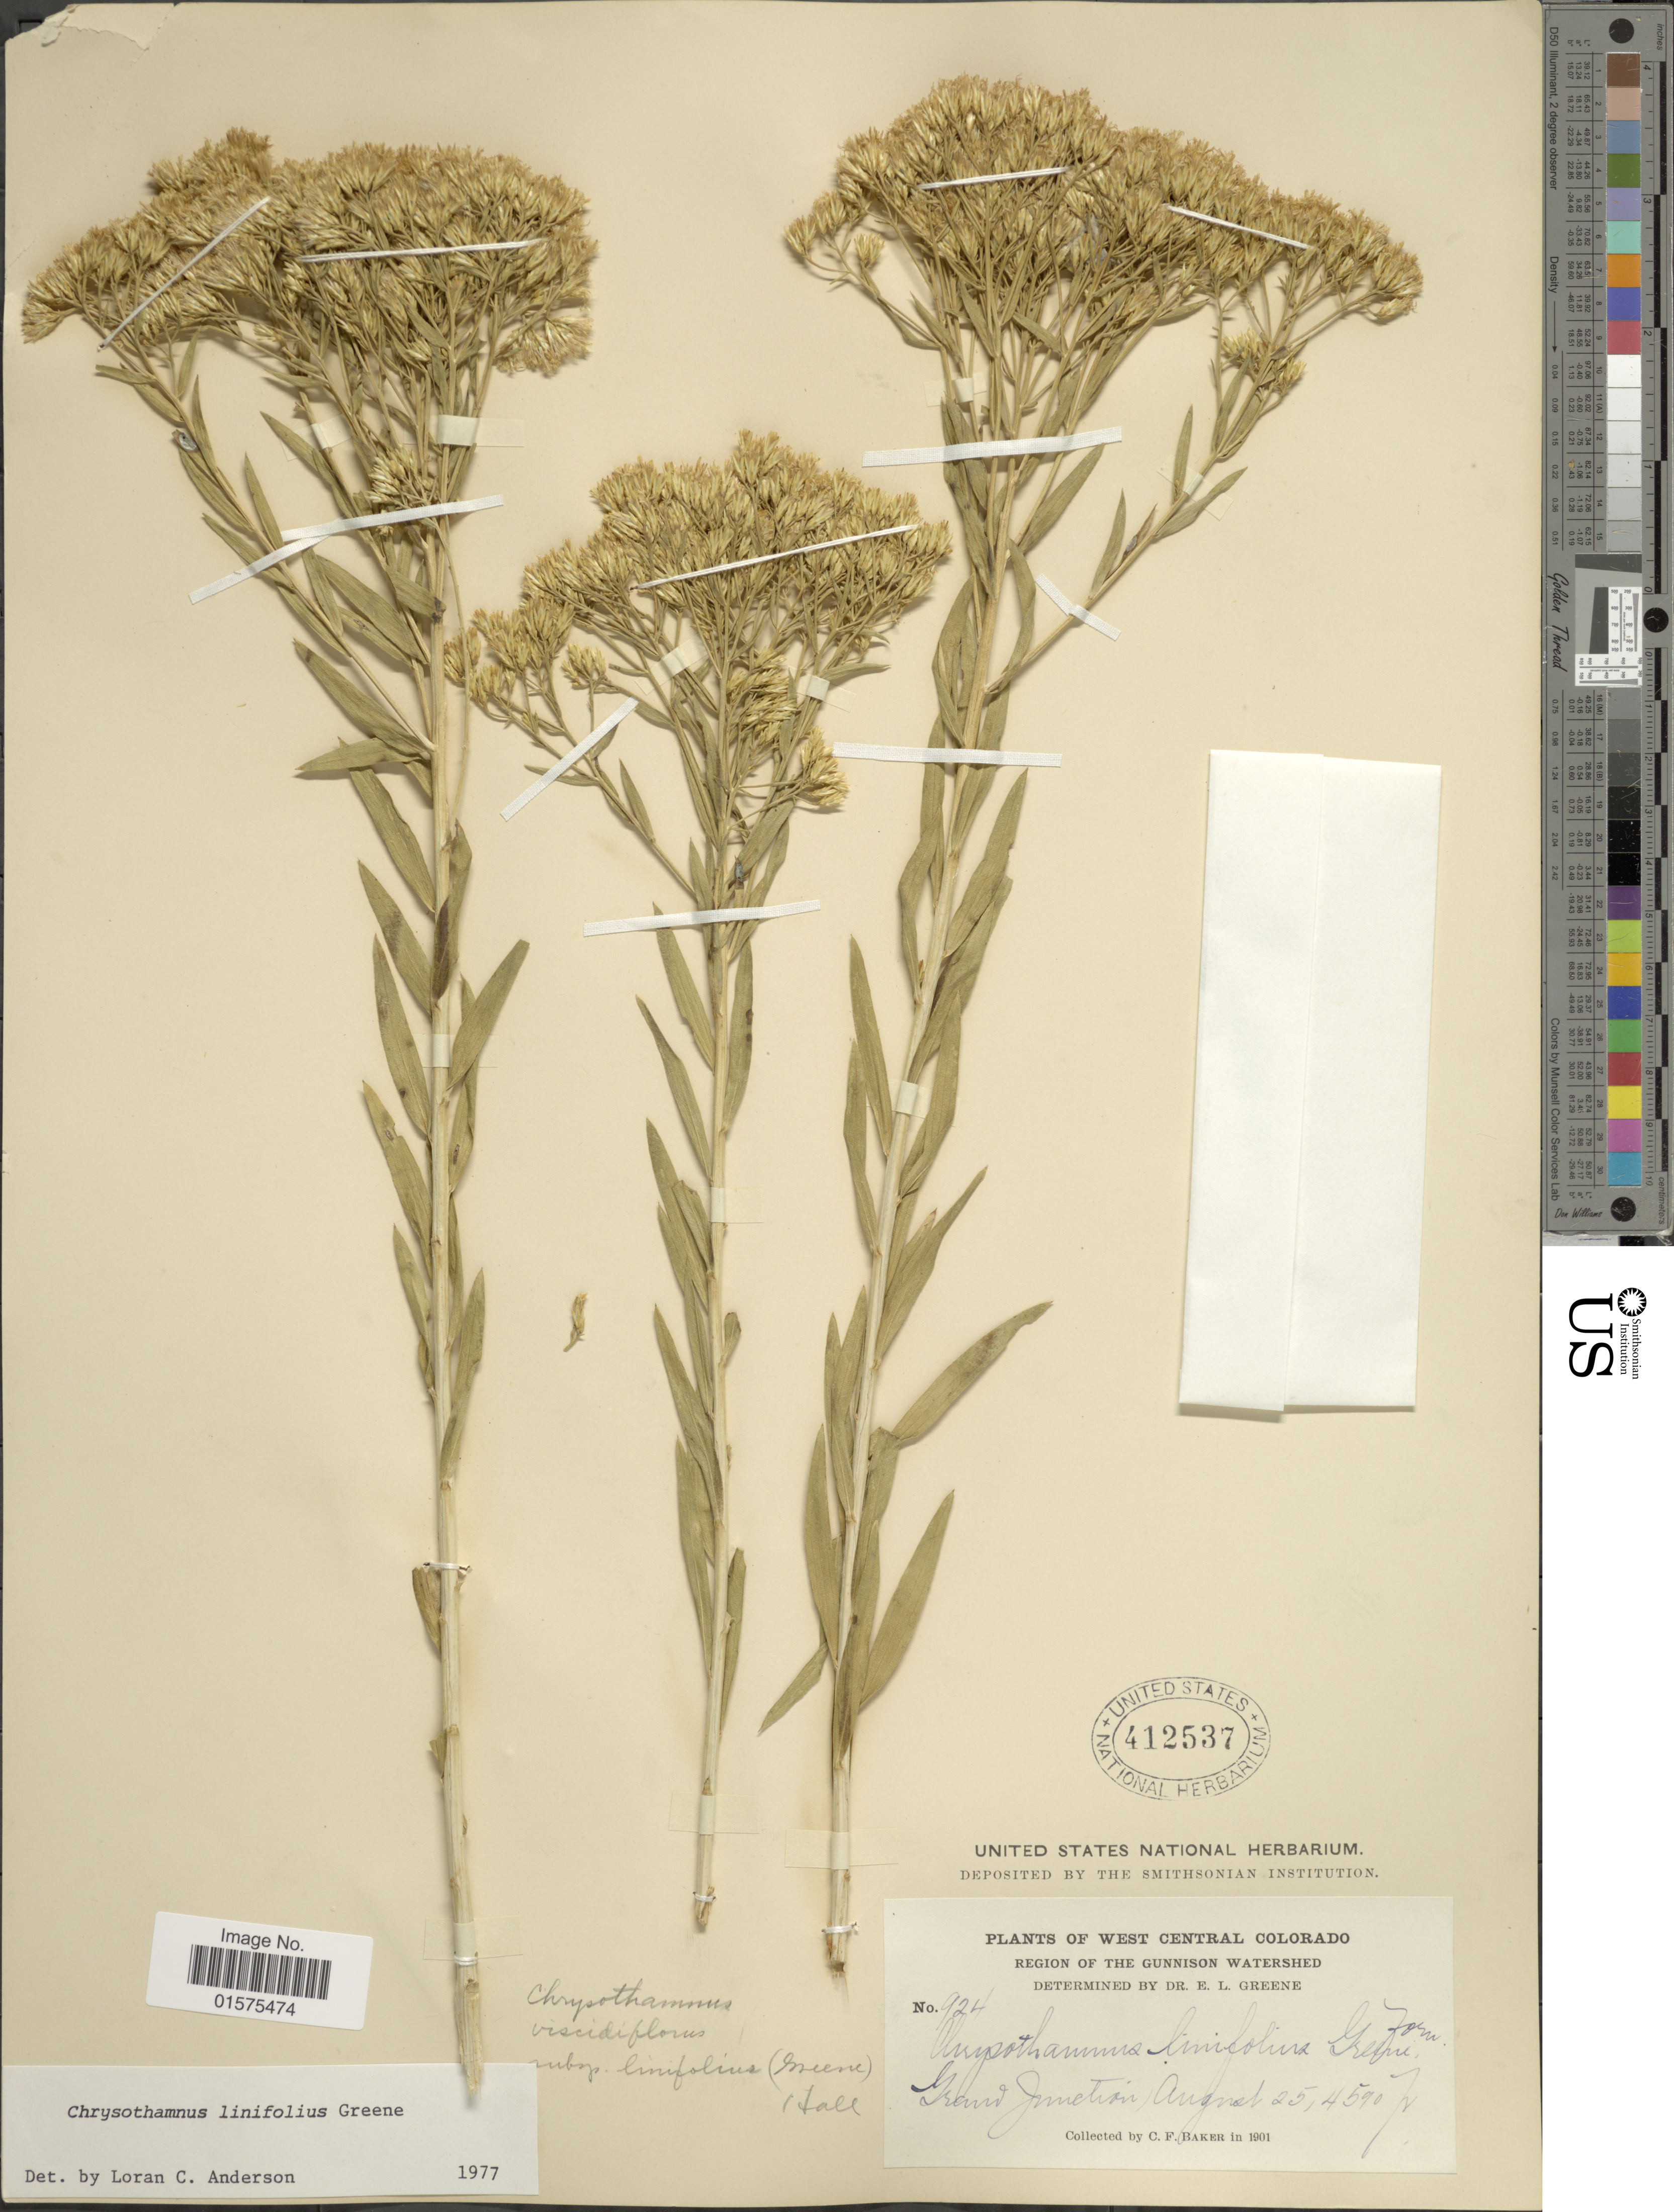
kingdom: Plantae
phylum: Tracheophyta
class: Magnoliopsida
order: Asterales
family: Asteraceae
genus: Lorandersonia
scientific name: Lorandersonia linifolia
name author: (S.W. Greene) et al.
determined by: Urbatsch, Lowell E., Curator (LSU), Louisiana State University (UNITED STATES)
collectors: C. F. Baker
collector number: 924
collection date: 1901-08-25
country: United States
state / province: Colorado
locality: West Central Colorado. Region of the Gunnison Watershed. Grand Junction.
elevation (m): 1399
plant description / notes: Corrected "Grand Jumetion" to "Grand Junction."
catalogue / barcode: US 412537